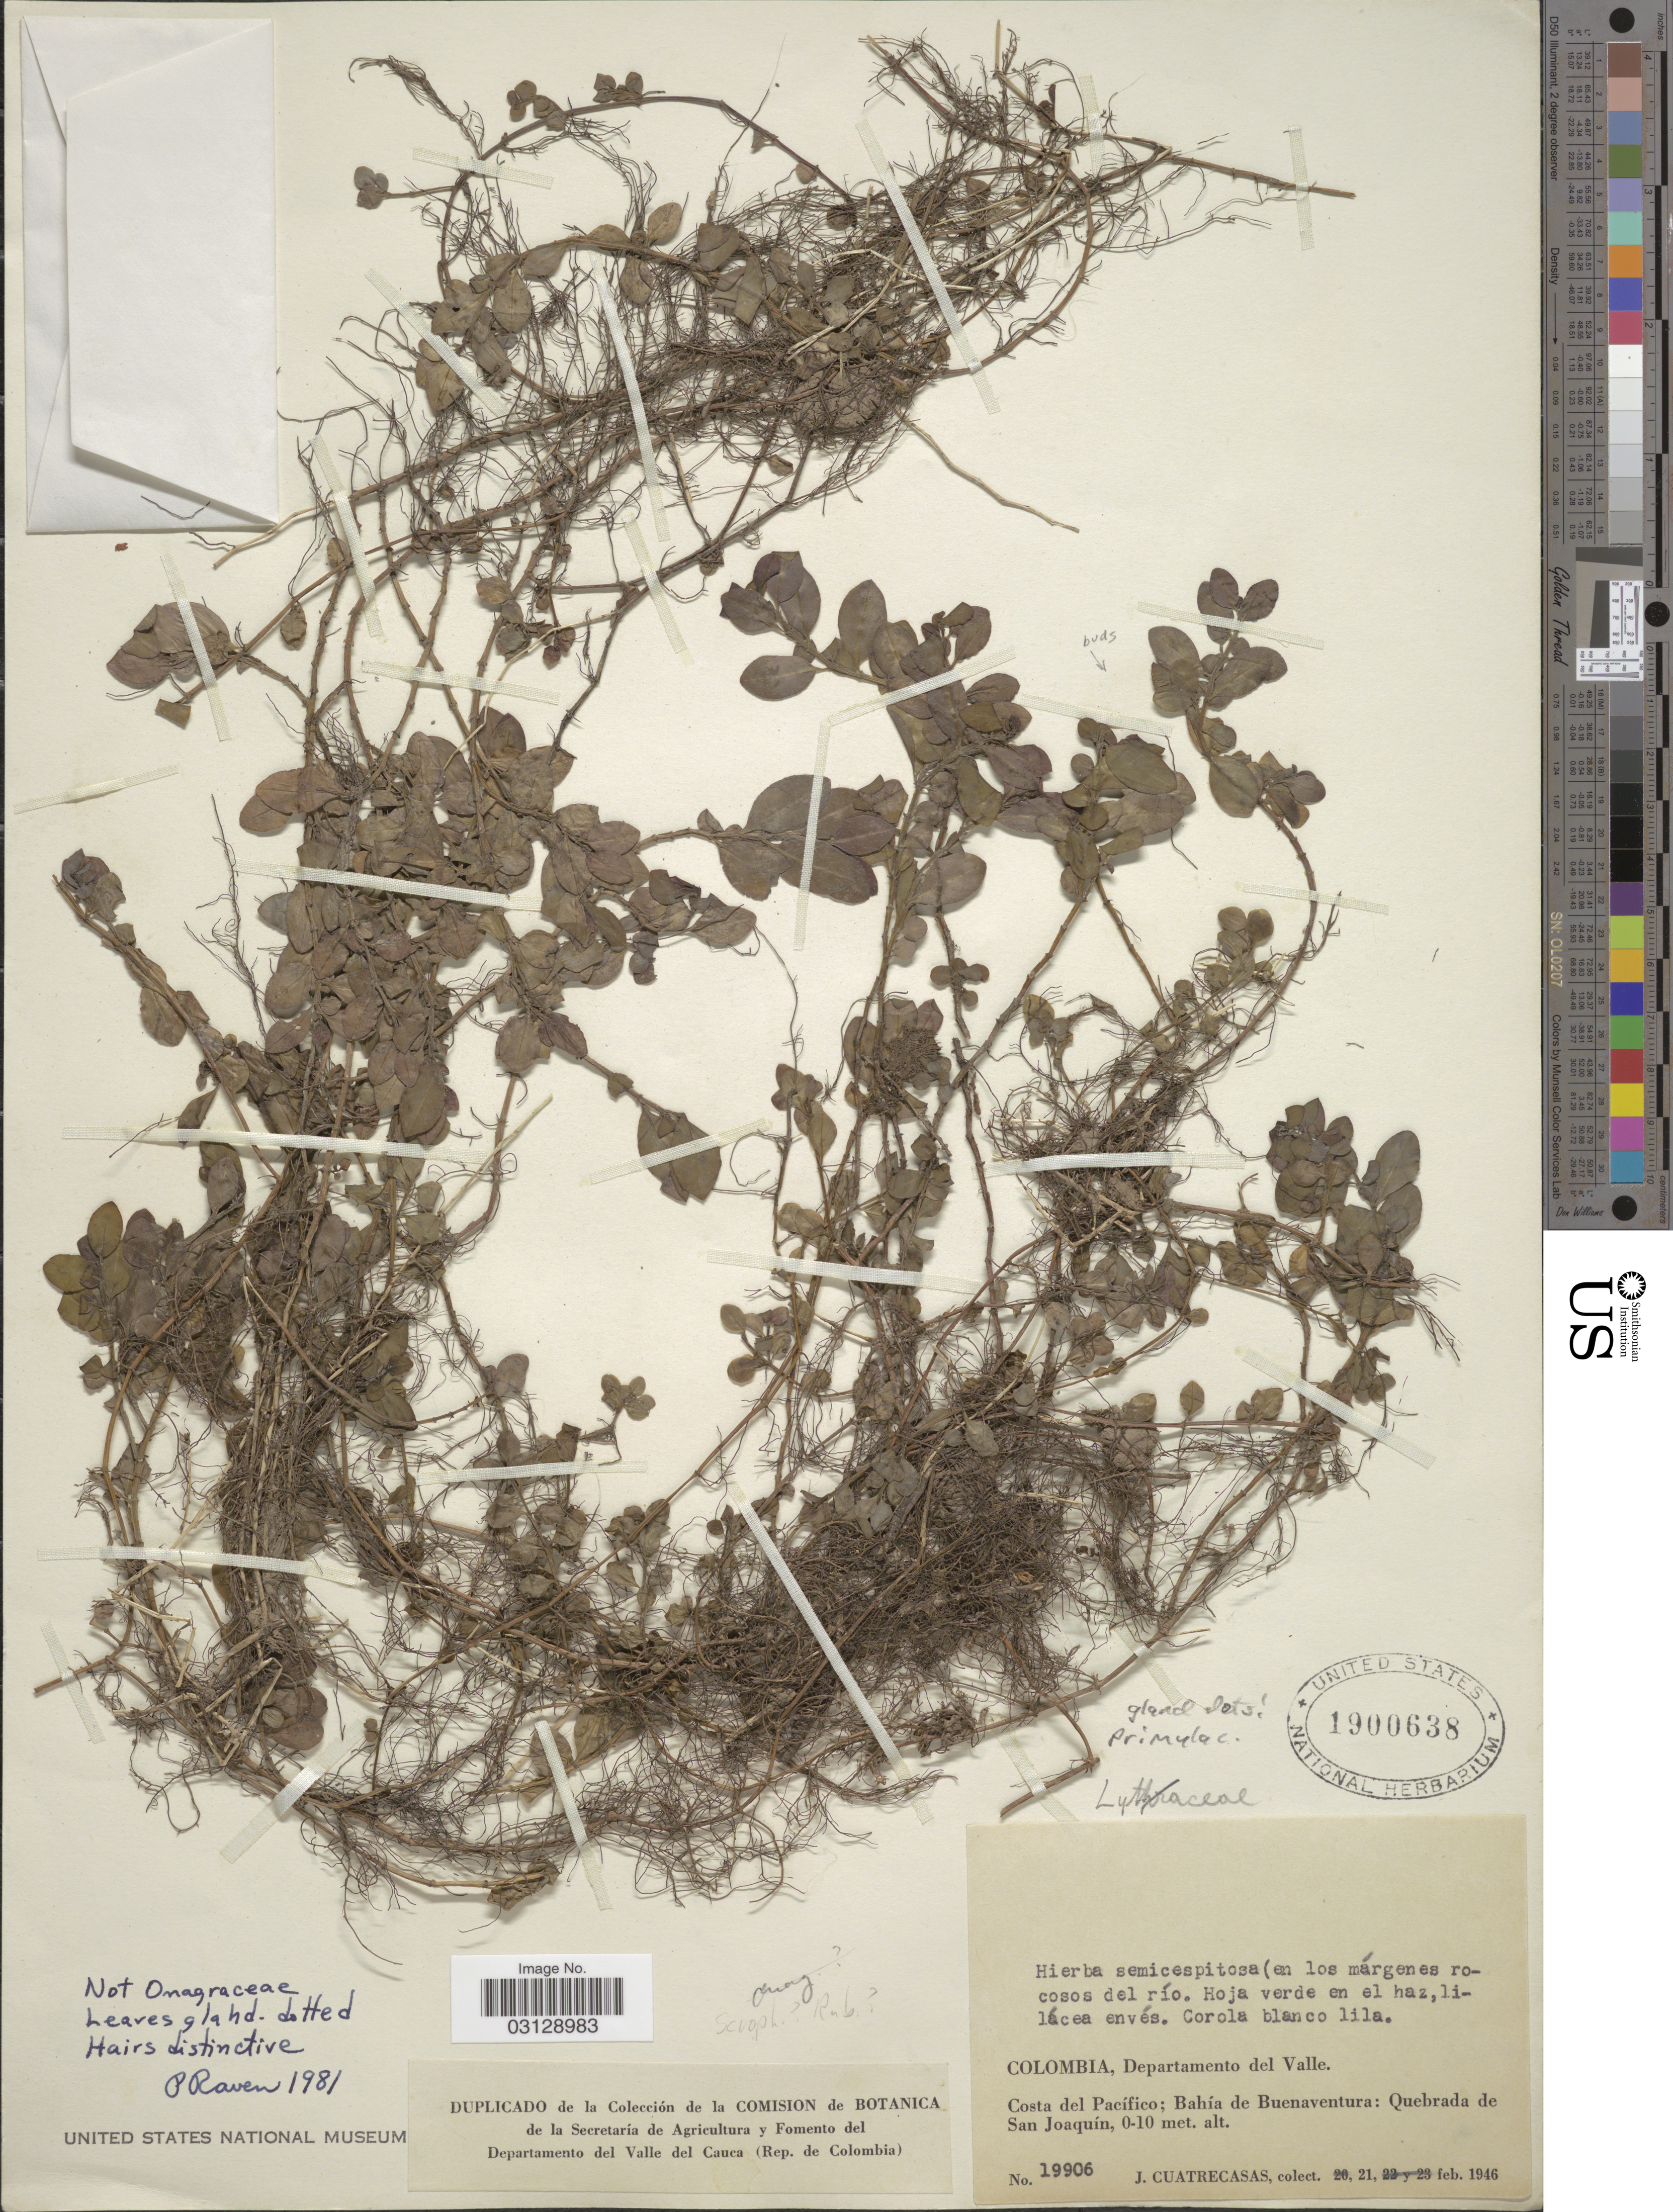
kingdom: Plantae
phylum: Tracheophyta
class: Magnoliopsida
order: Ericales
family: Primulaceae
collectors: J. Cuatrecasas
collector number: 19906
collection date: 1946-02-21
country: Colombia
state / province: Valle del Cauca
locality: Departamento del Valle. Costa del Pacífico; Bahía de Buenaventura: Quebrada de San Joaquín.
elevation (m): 0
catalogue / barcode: US 1900638